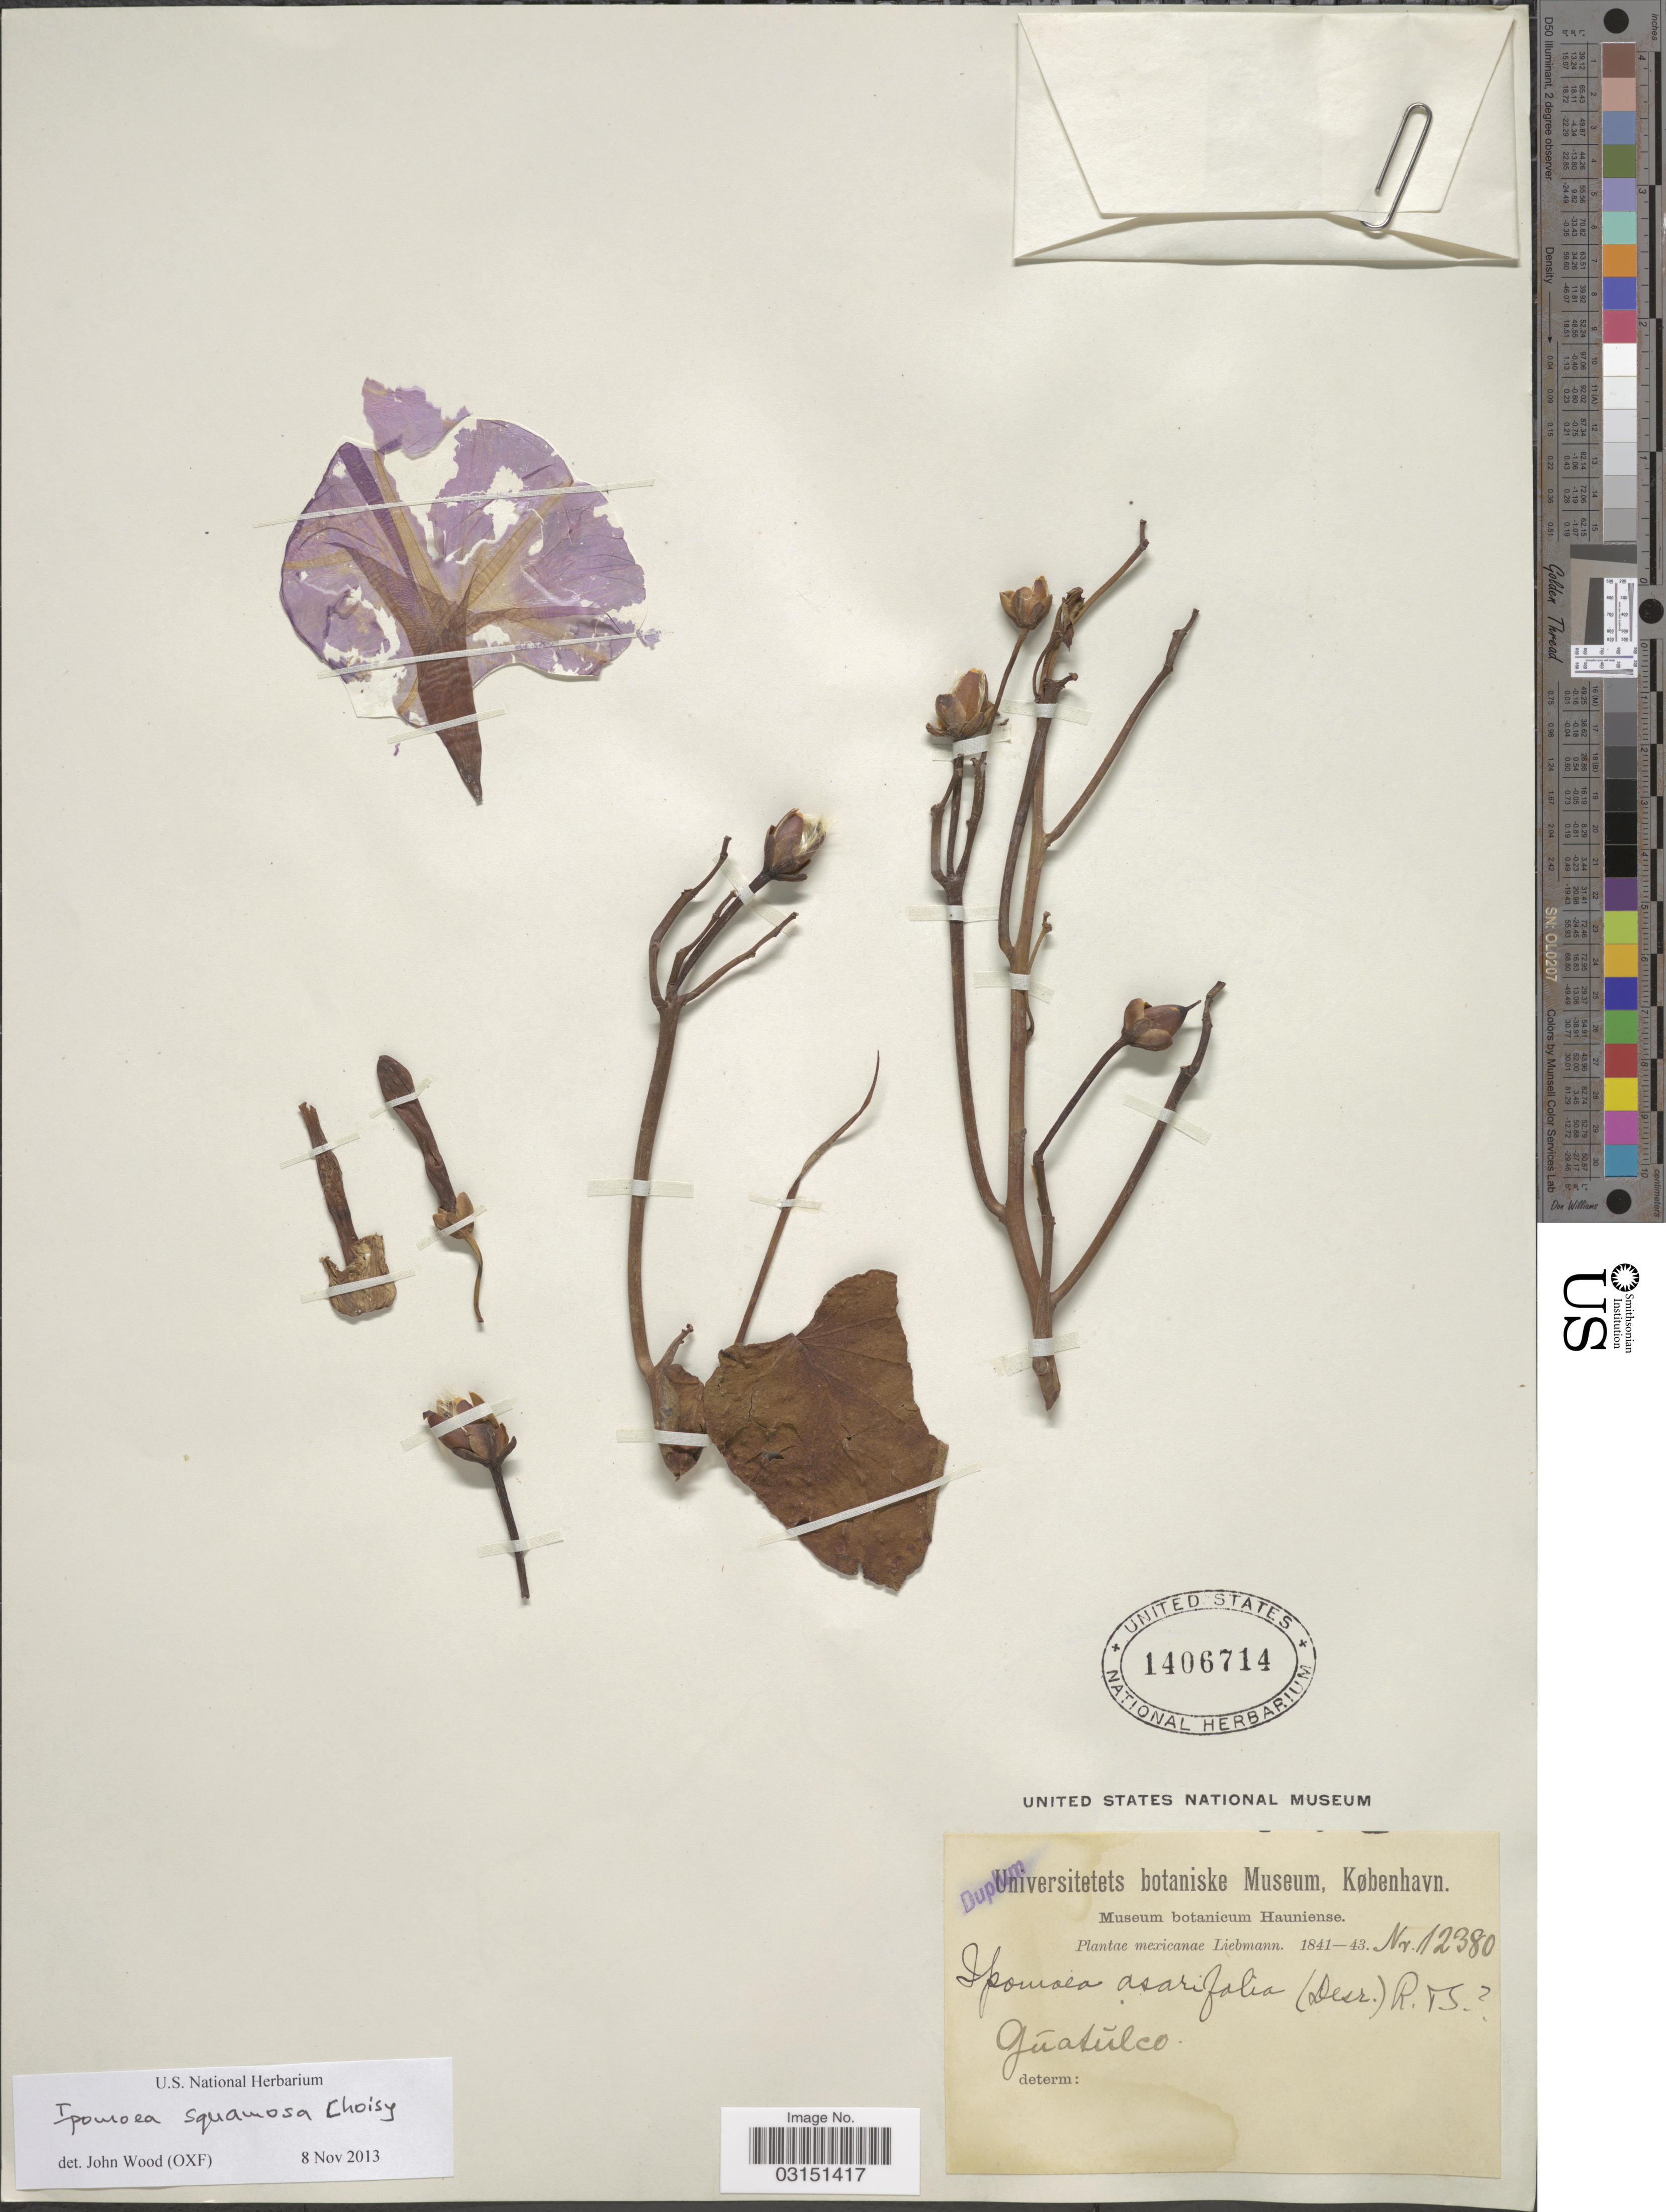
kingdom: Plantae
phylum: Tracheophyta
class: Magnoliopsida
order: Solanales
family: Convolvulaceae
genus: Ipomoea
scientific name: Ipomoea squamosa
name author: Choisy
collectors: Liebmann, --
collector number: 12380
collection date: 1841/1843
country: Mexico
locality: Gúatúlco.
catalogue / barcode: US 1406714